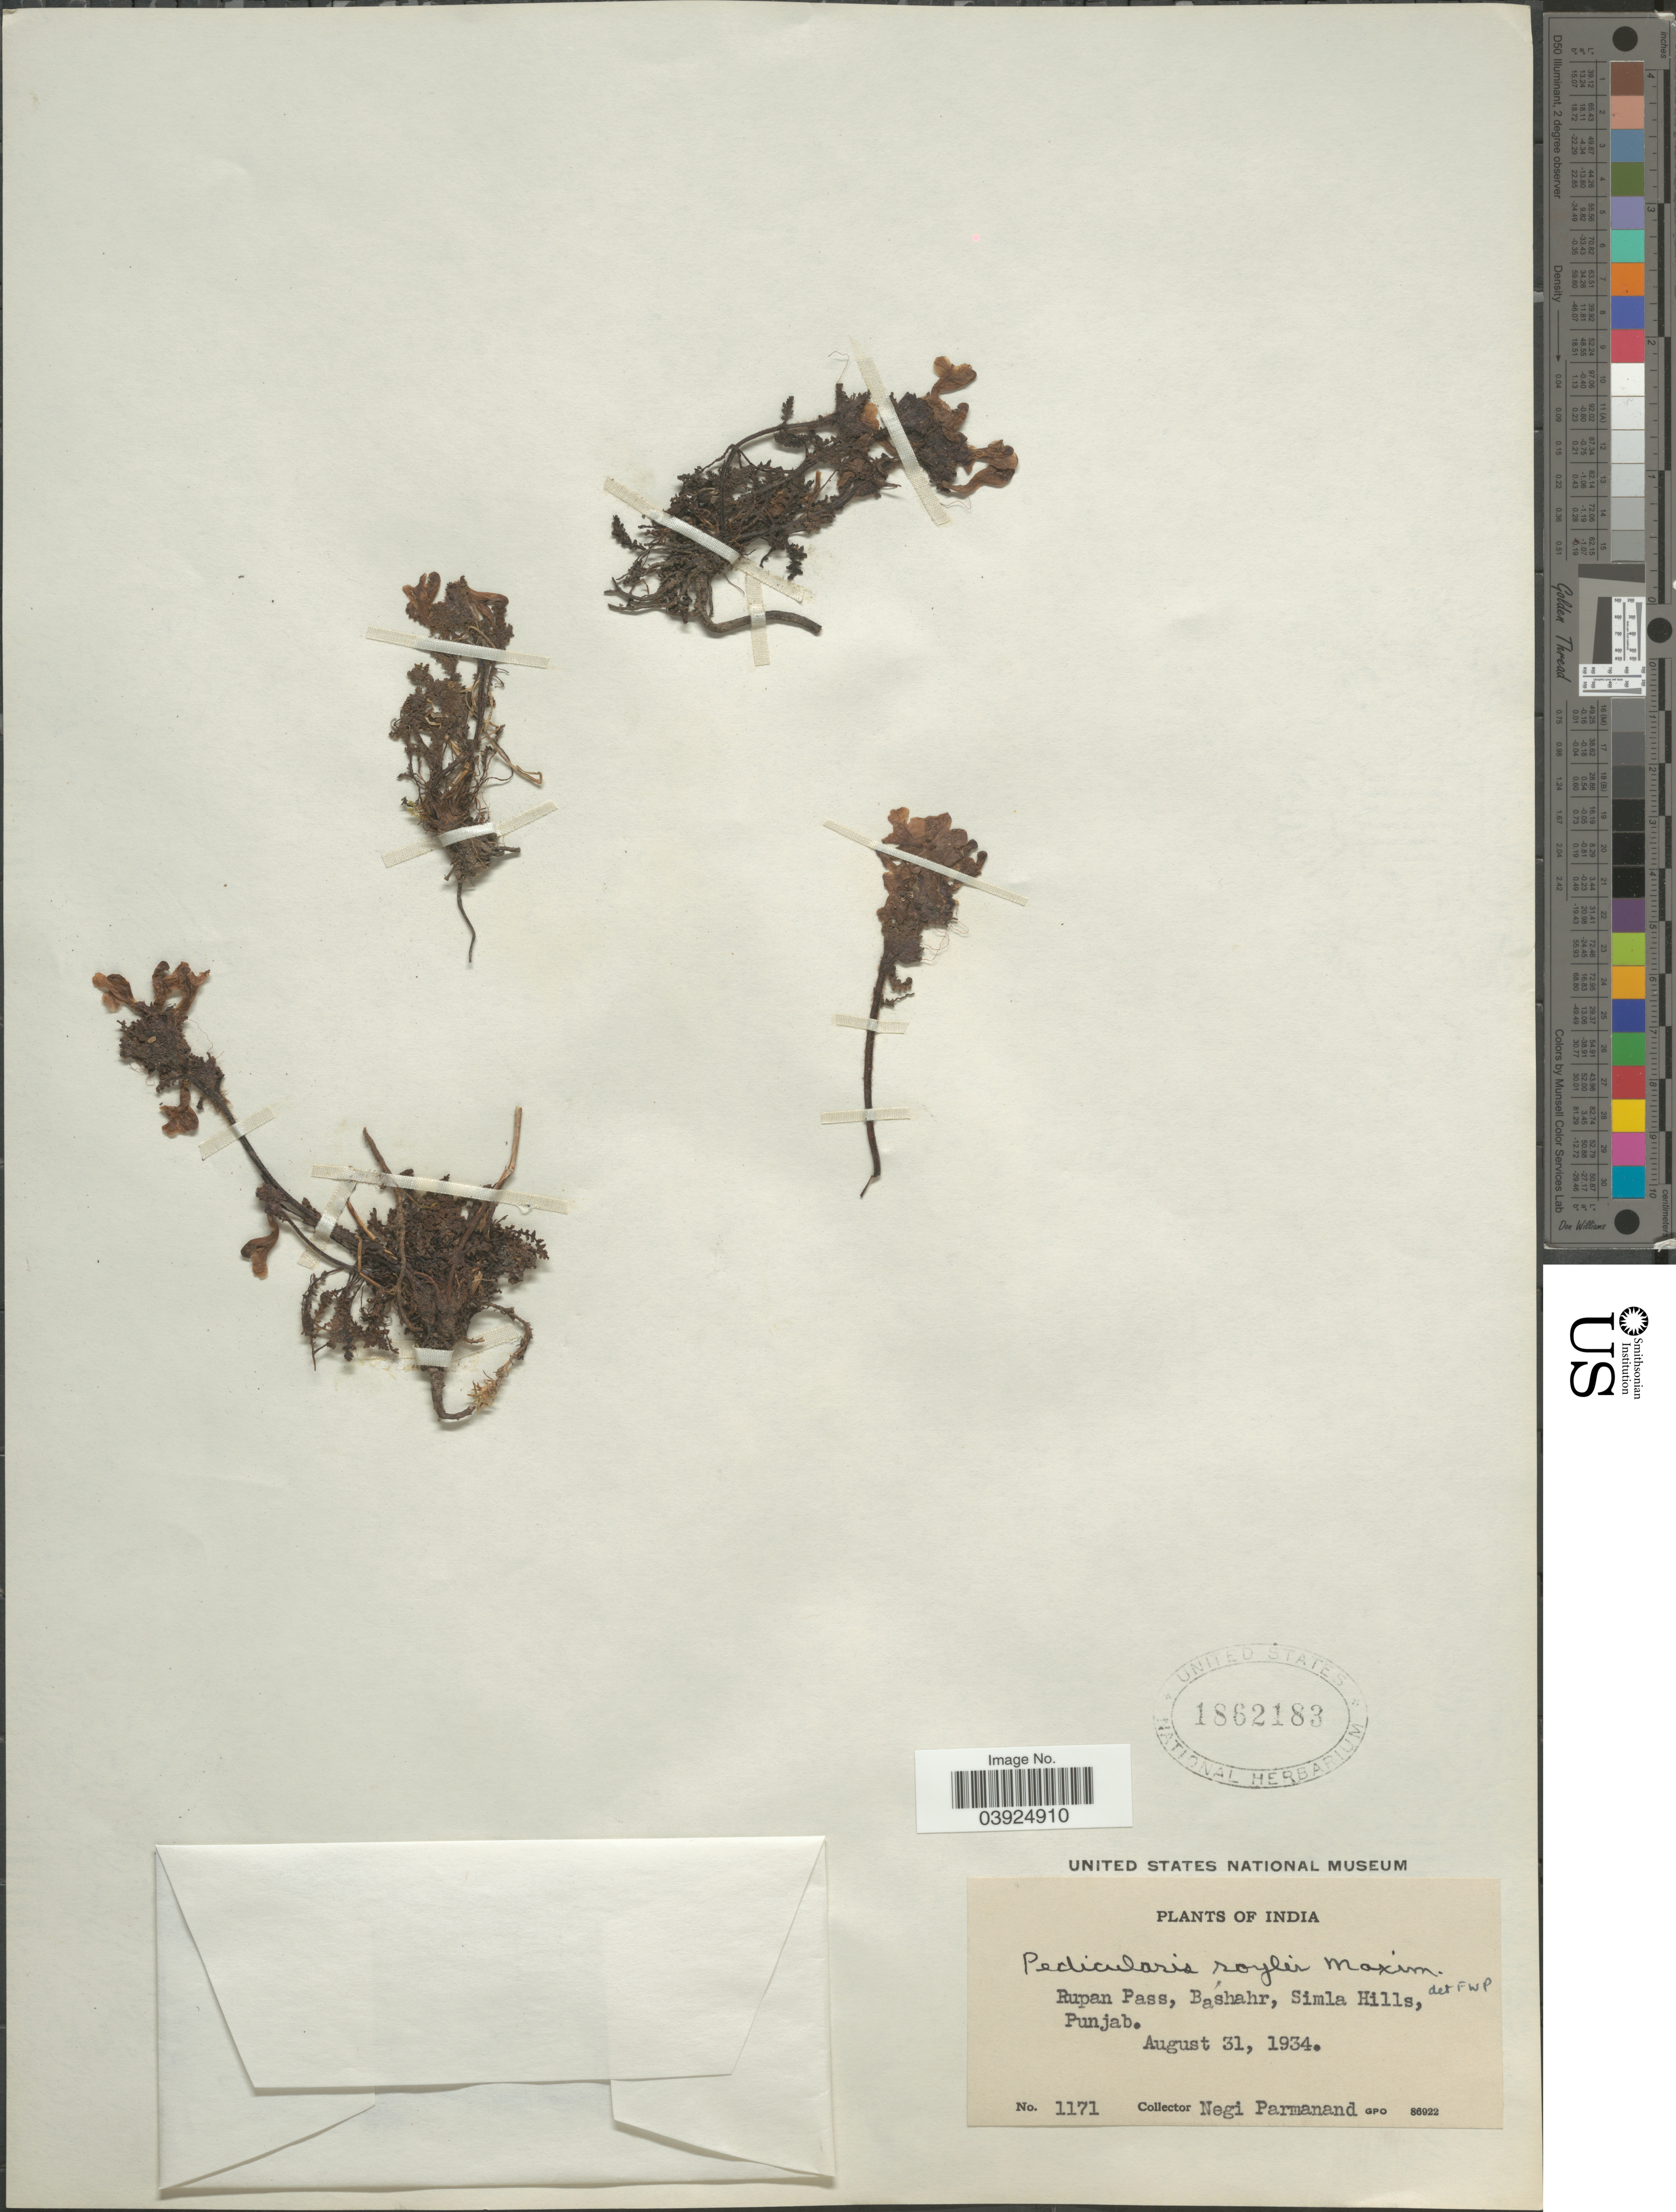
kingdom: Plantae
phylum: Tracheophyta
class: Magnoliopsida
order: Lamiales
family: Orobanchaceae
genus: Pedicularis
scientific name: Pedicularis roylei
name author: Maxim.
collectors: N. Parmanand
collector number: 1171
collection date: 1934-08-31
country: India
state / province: Himachal Pradesh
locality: Rupan Pass, Bashahr, Simla Hills.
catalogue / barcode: US 1862183